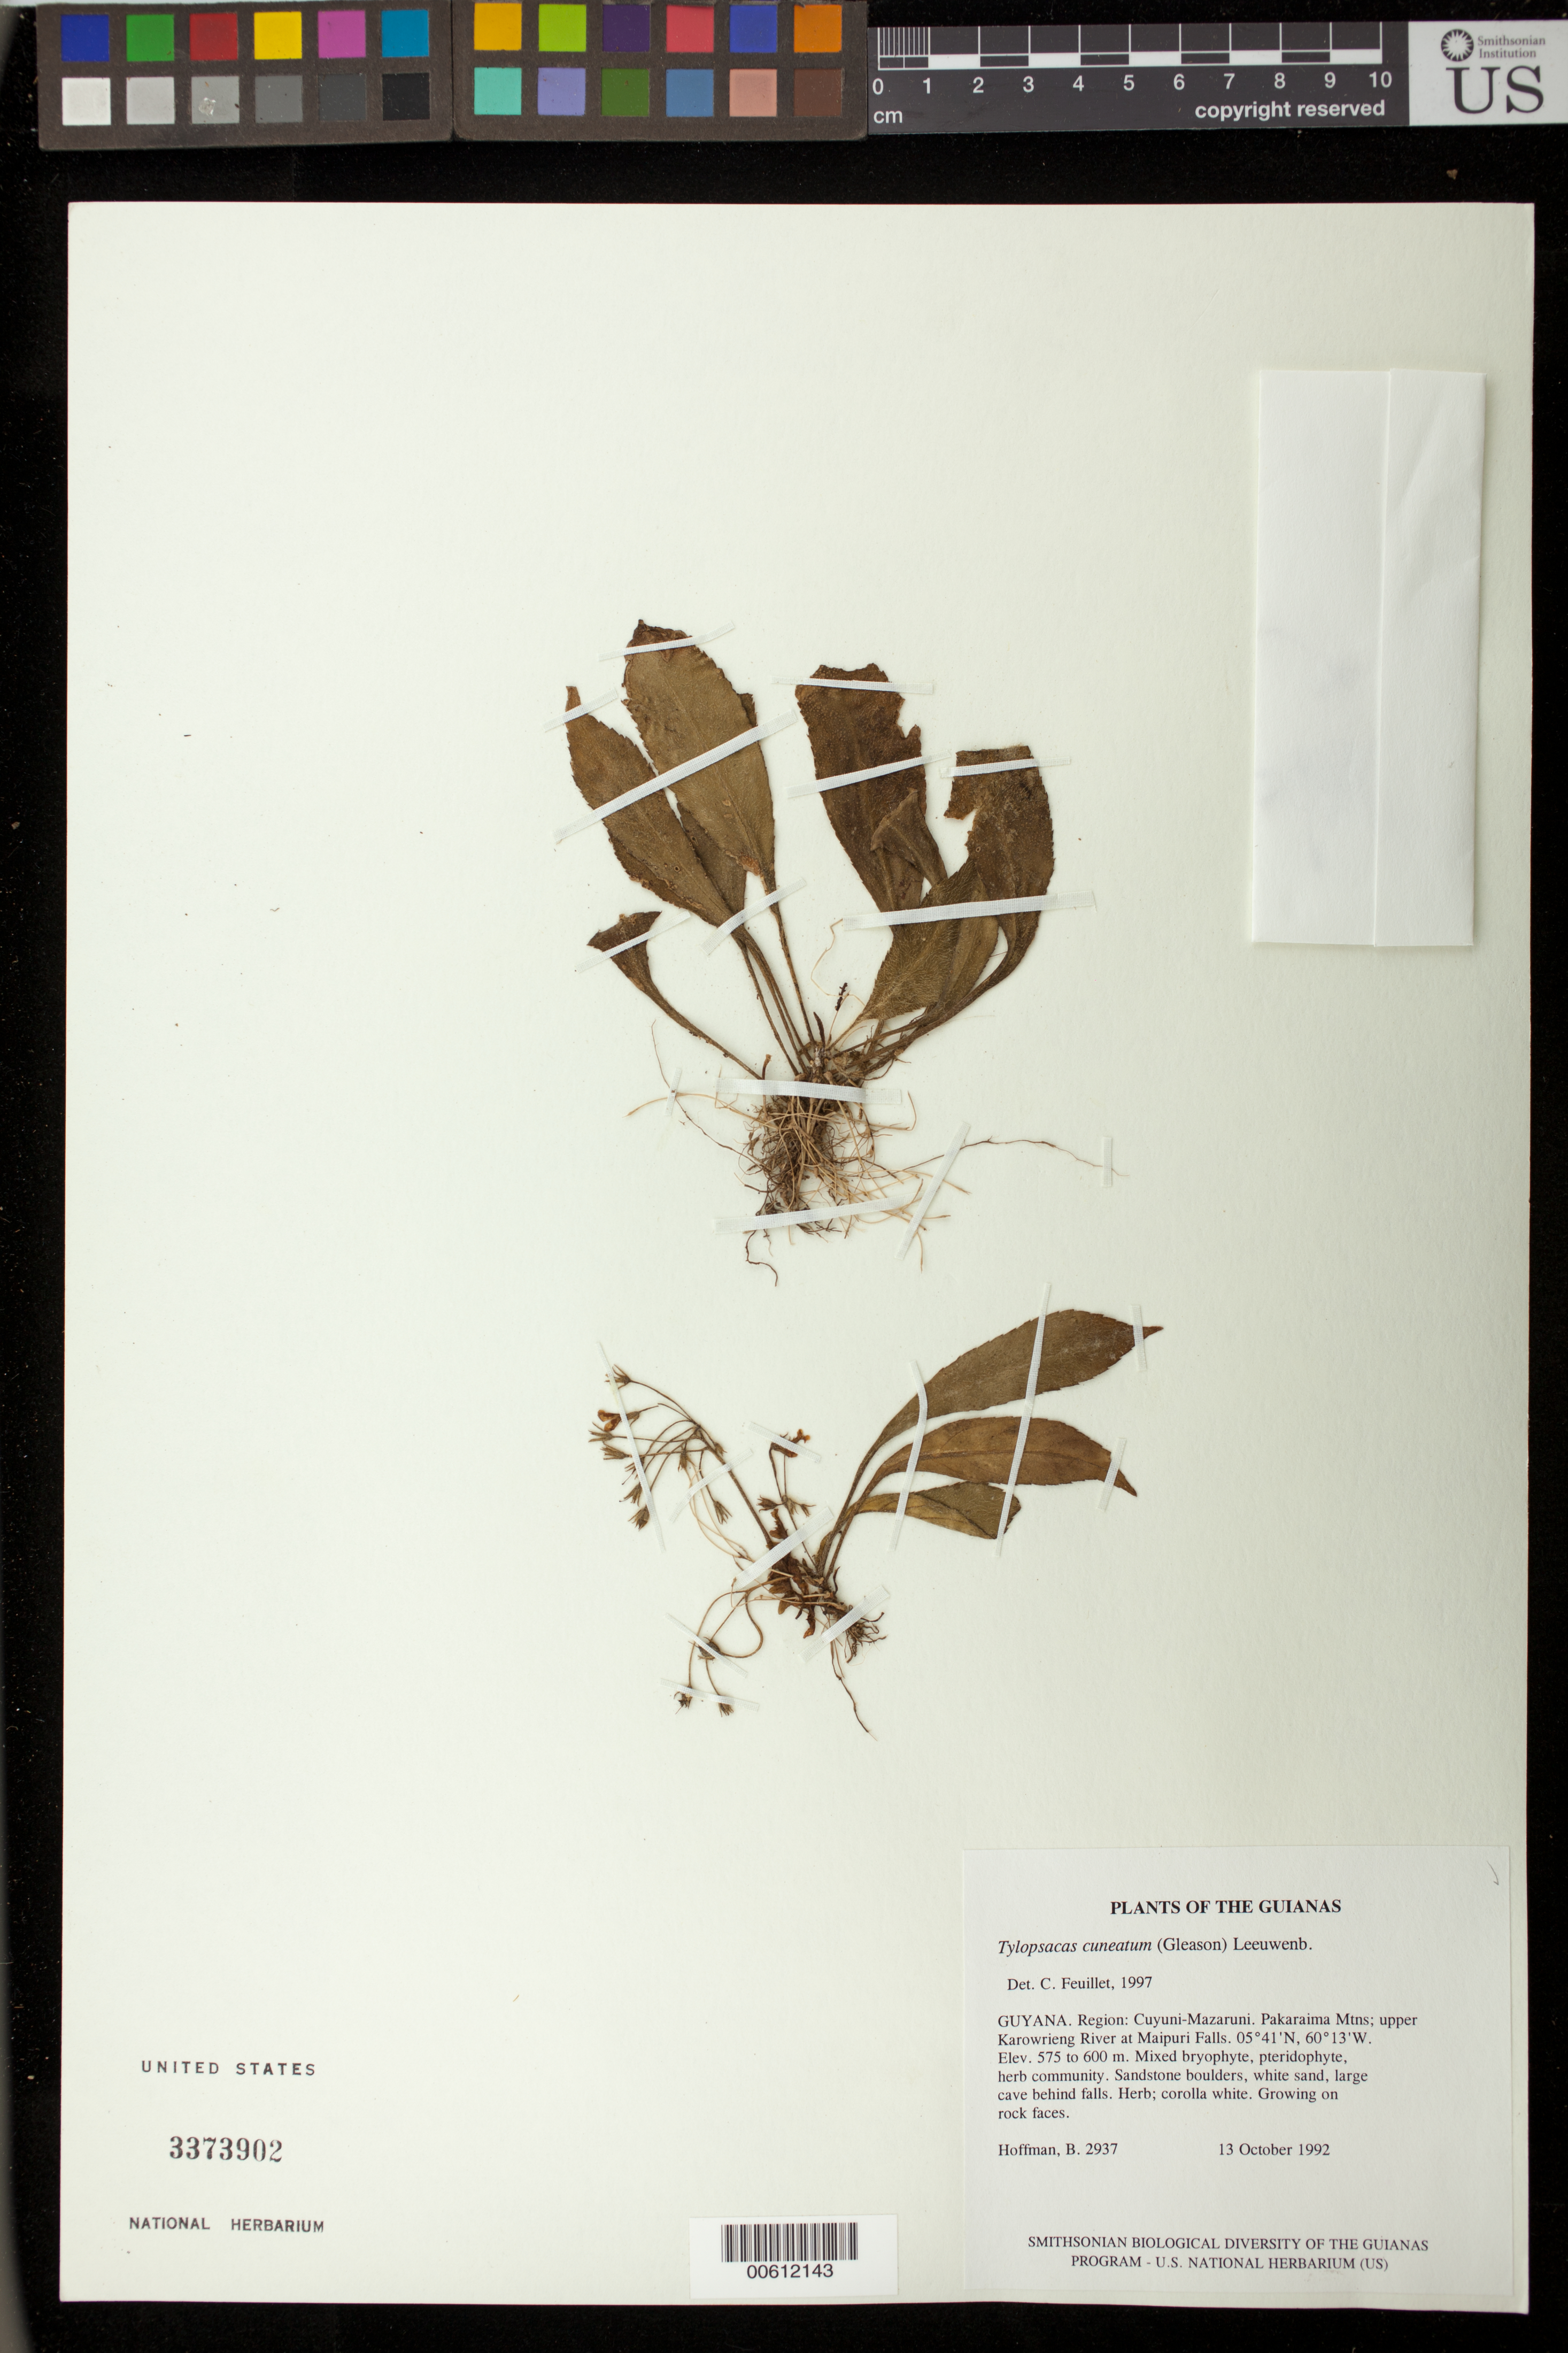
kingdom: Plantae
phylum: Tracheophyta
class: Magnoliopsida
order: Lamiales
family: Gesneriaceae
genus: Tylopsacas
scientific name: Tylopsacas cuneata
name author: (Gleason) Leeuwenb.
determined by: Skog, Laurence E.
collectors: B. Hoffman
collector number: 2937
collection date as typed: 13 Oct 1992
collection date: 1992-10-13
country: Guyana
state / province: Cuyuni-Mazaruni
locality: Pakaraima Mtns; upper Karowrieng River at Maipuri Falls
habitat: Sandstone boulders, white sand, large cave behind falls. Mixed bryophyte, pteridophyte, herb community. Growing on rock faces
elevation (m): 575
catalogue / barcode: US 3373902